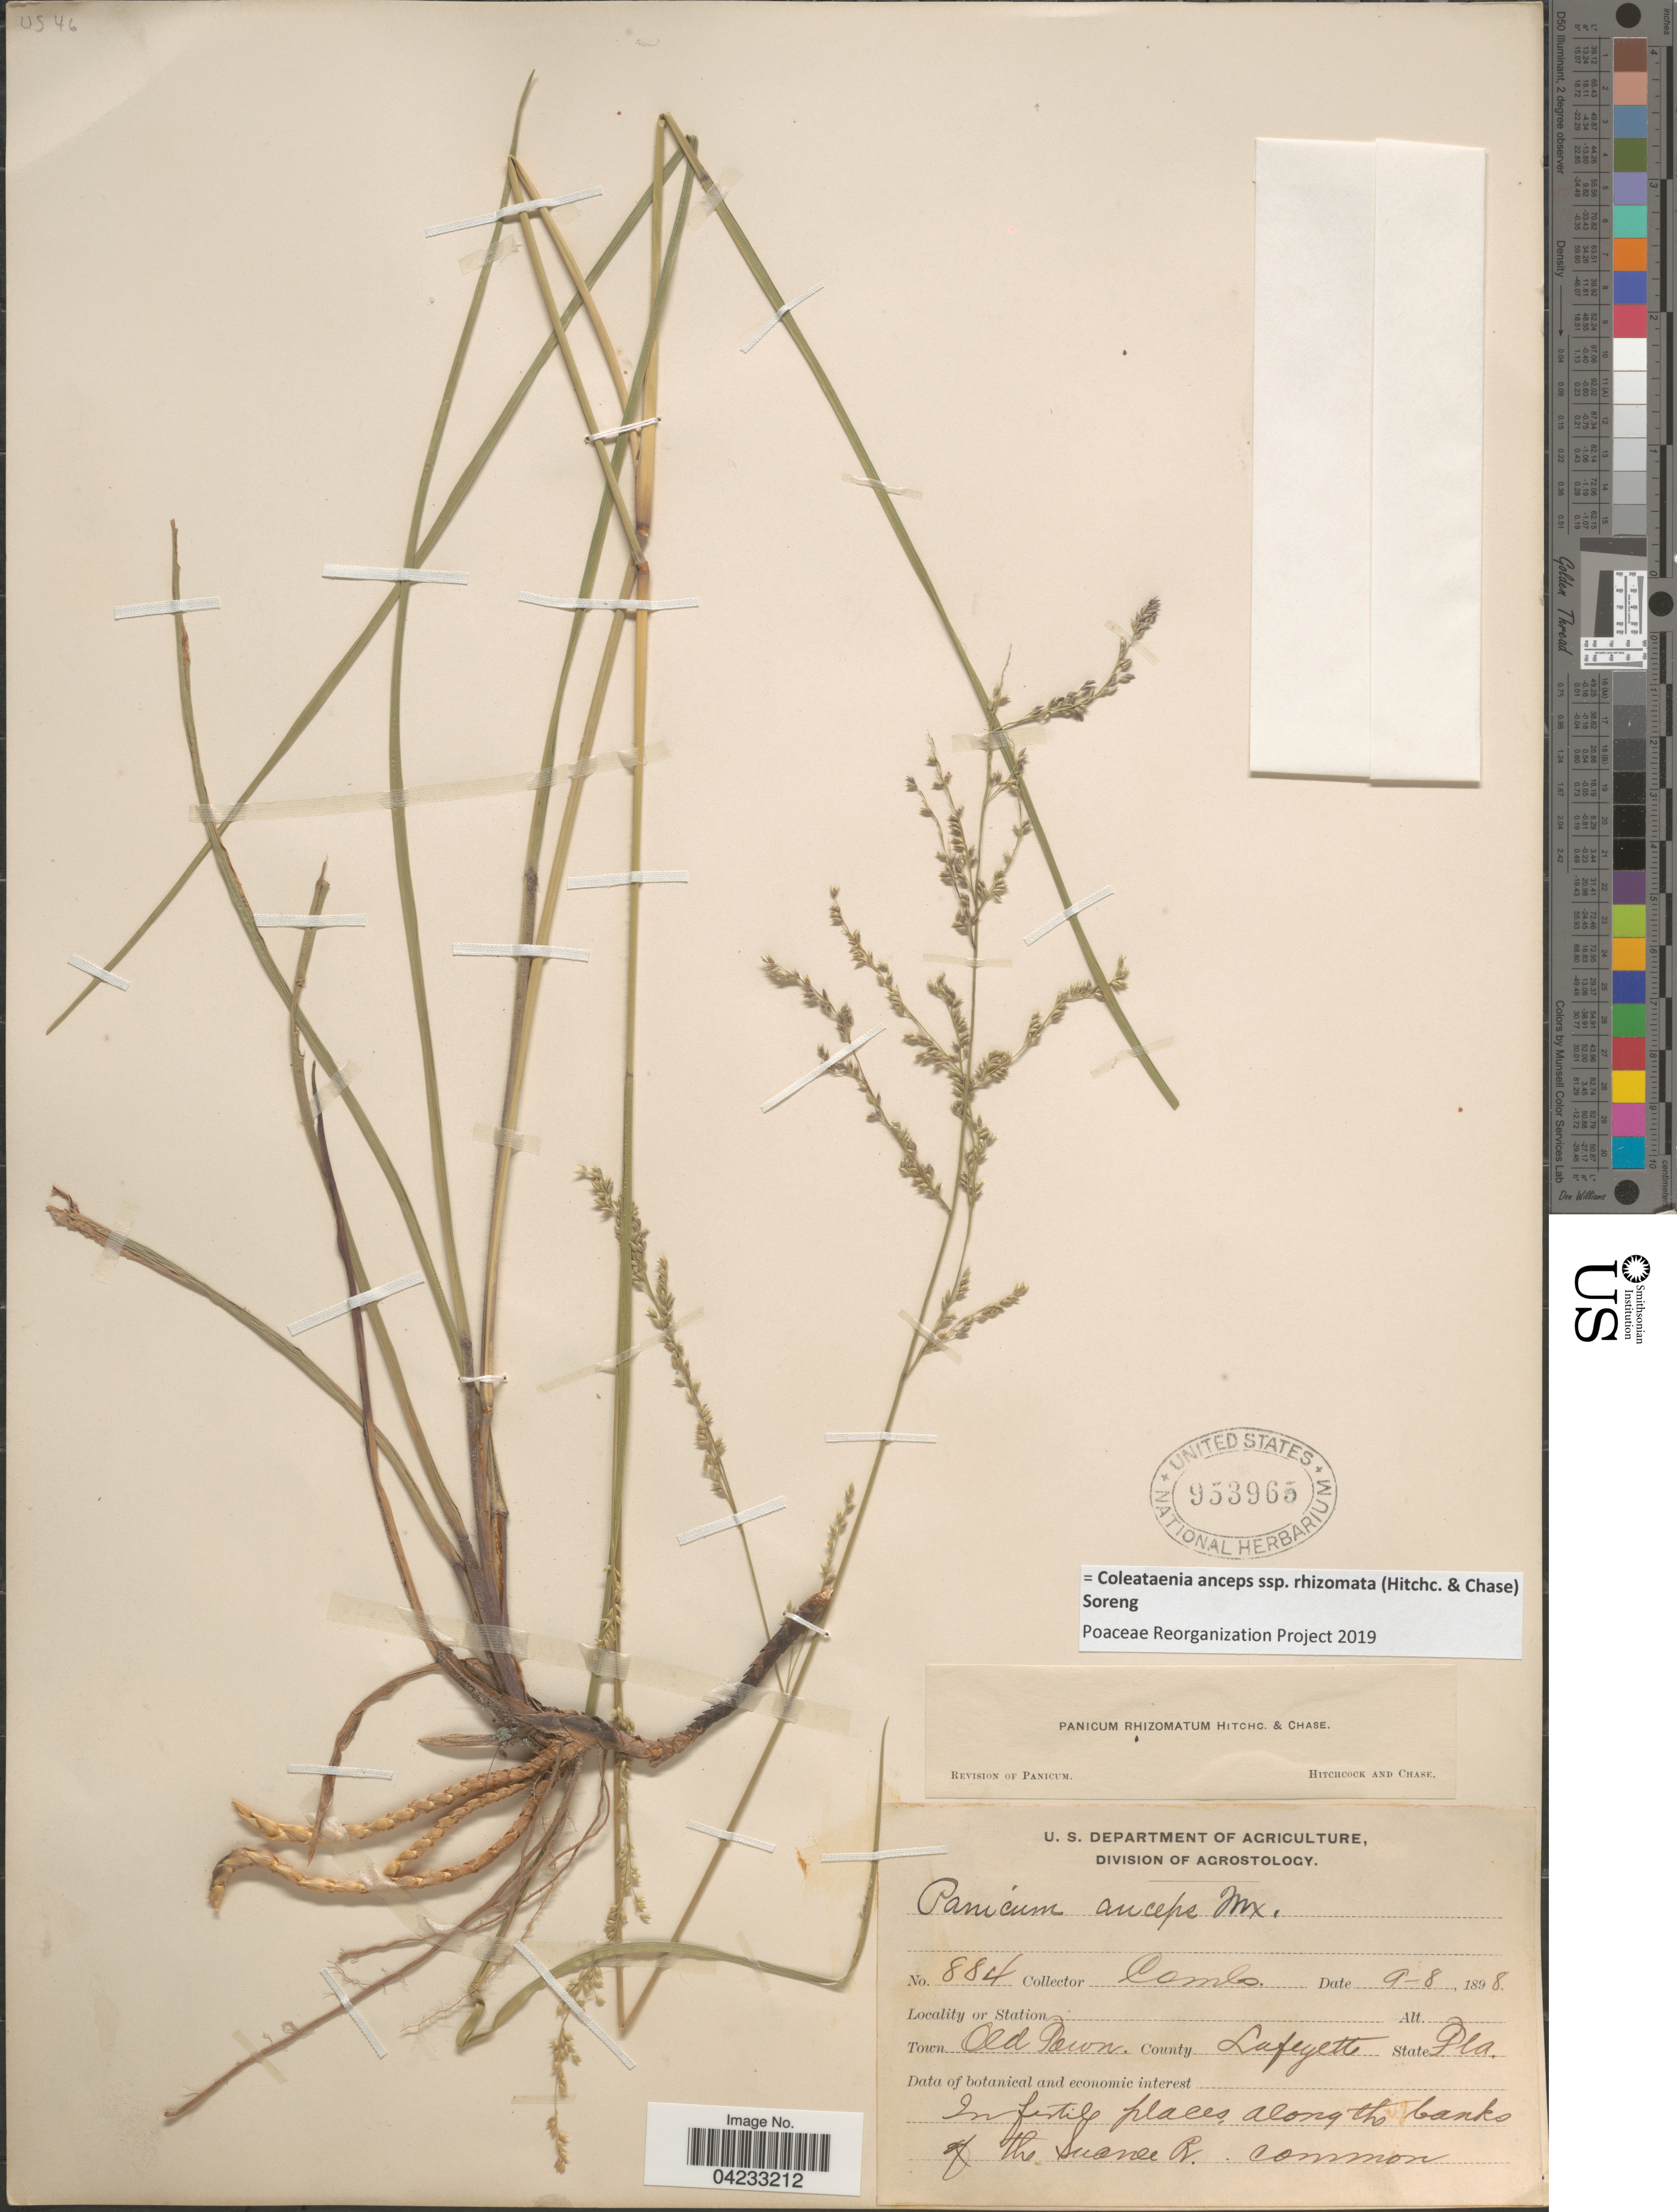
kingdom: Plantae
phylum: Tracheophyta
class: Liliopsida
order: Poales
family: Poaceae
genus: Coleataenia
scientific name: Coleataenia anceps subsp. rhizomata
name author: (Hitchc. & Chase) Soreng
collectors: -. Combs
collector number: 884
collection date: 1898-09-08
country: United States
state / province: Florida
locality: Town Old Town. County Lafeyette.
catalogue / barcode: US 953965